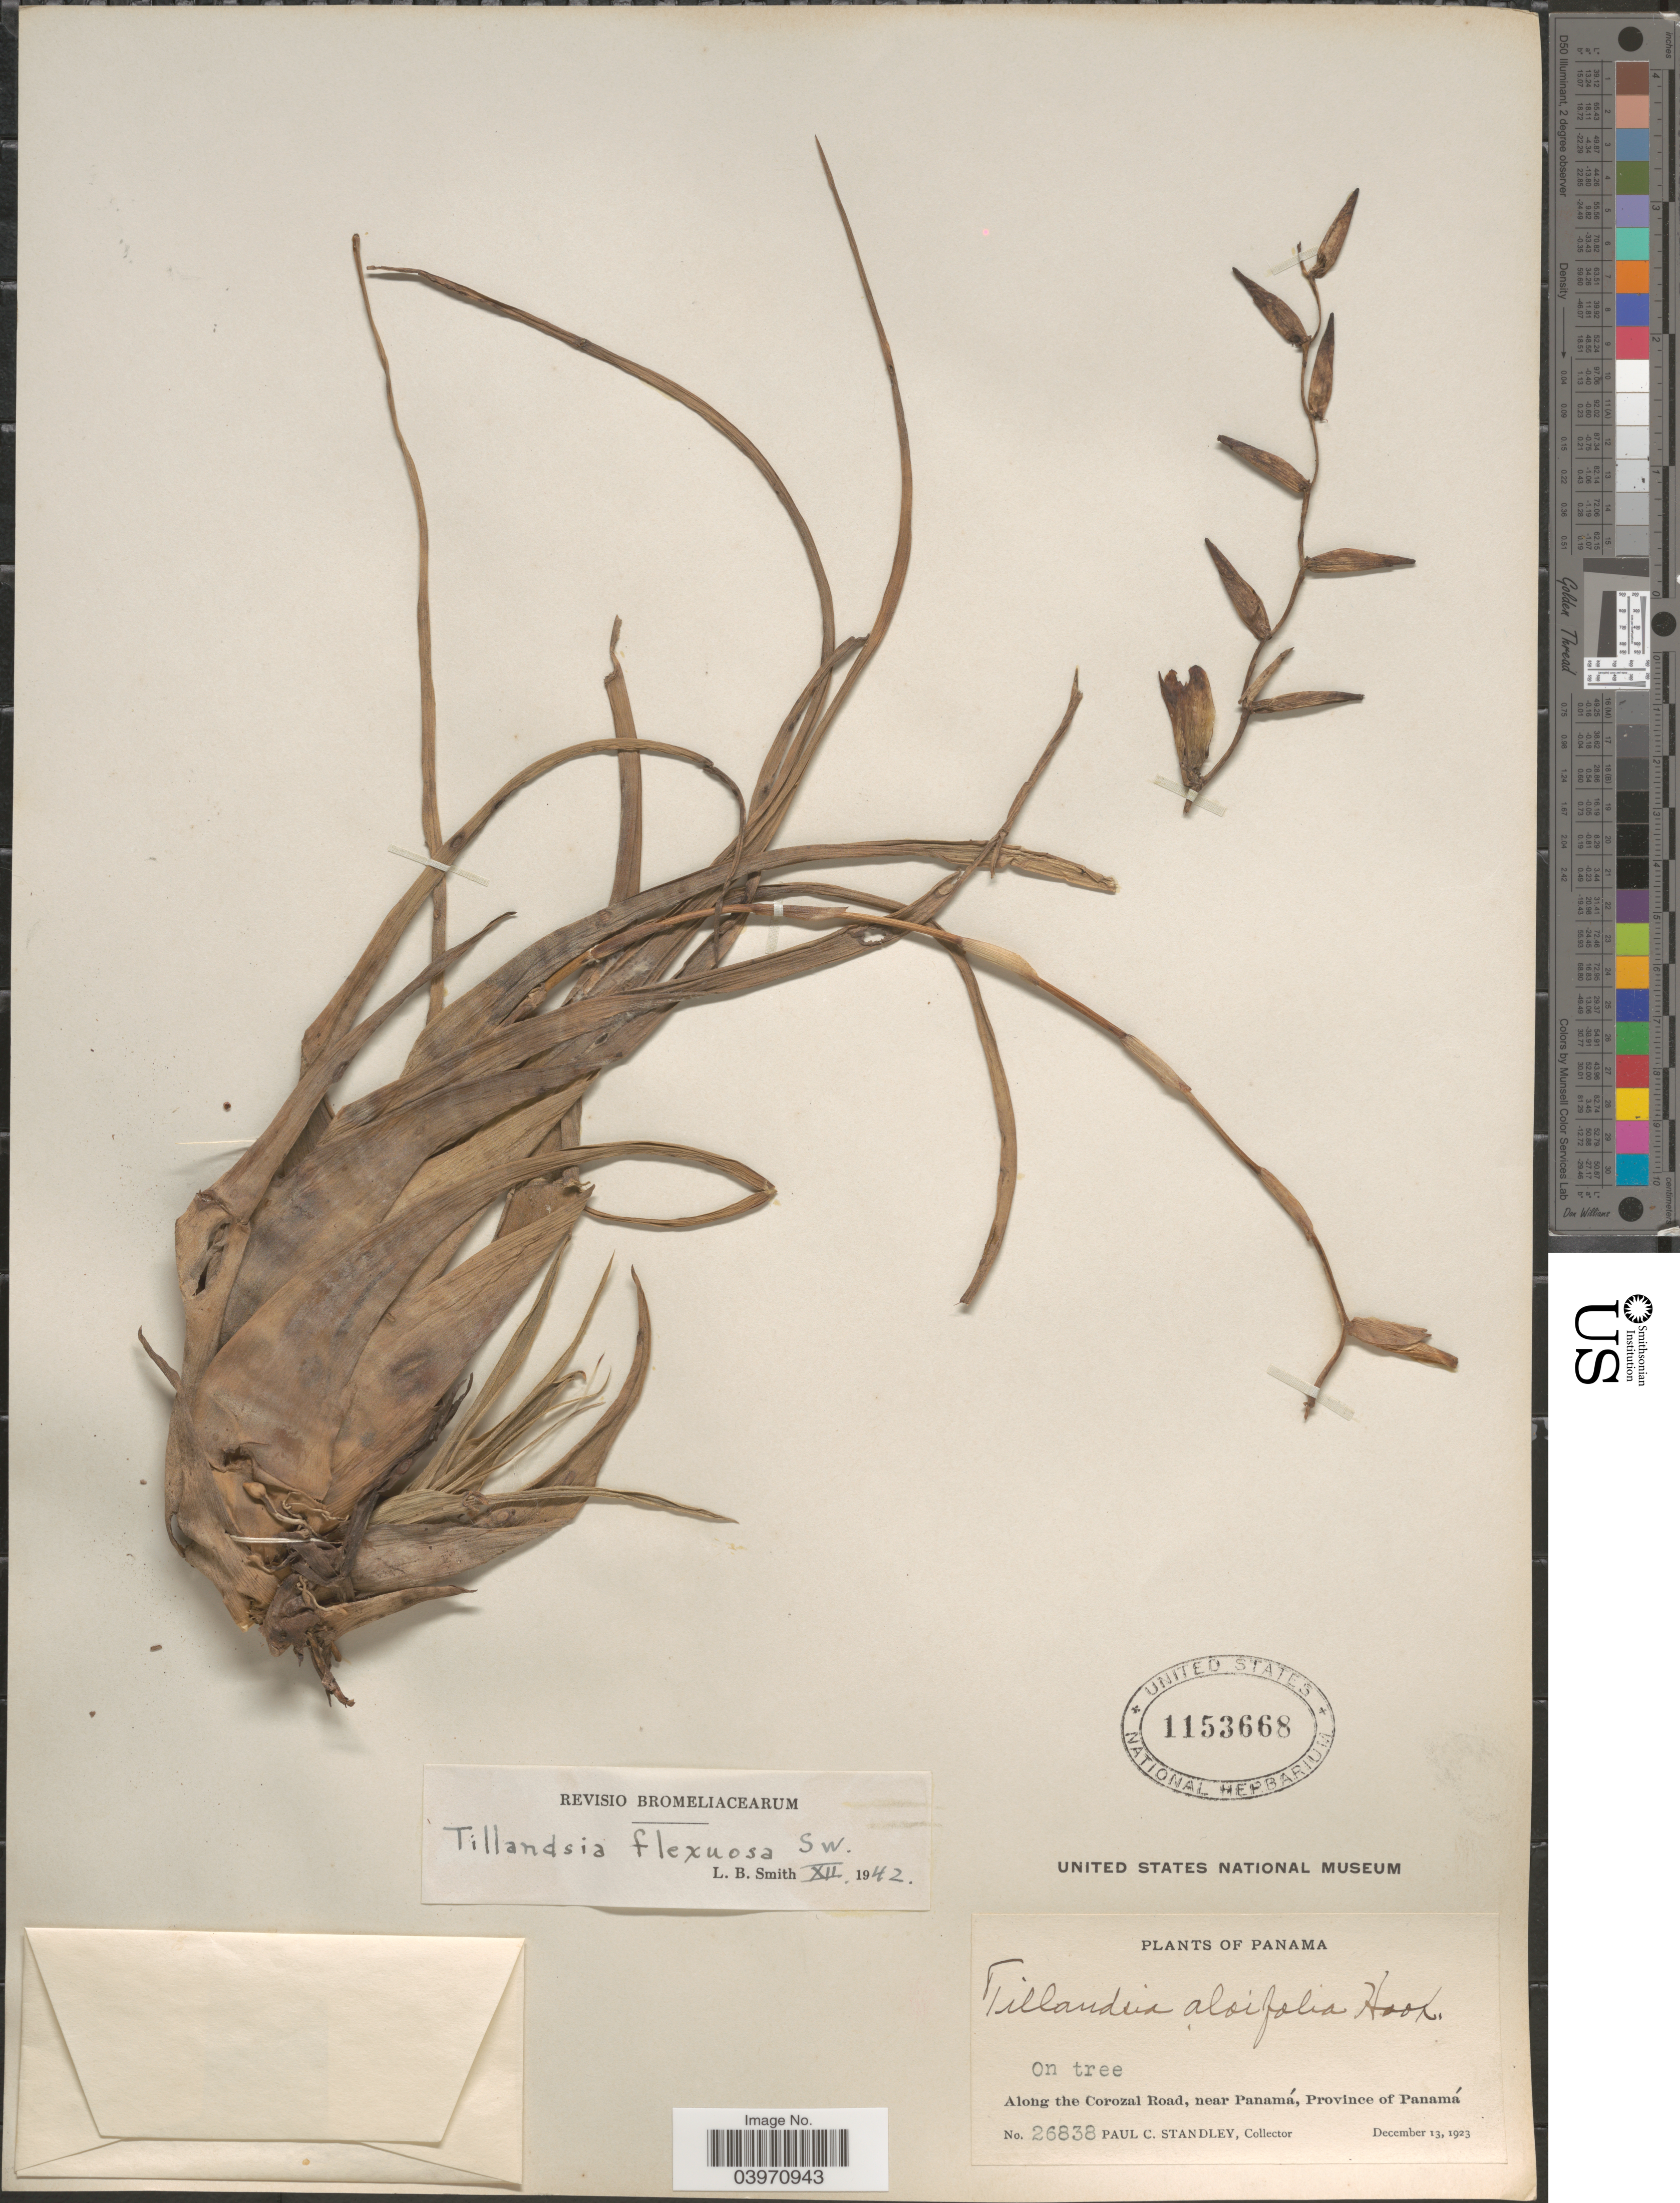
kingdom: Plantae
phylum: Tracheophyta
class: Liliopsida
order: Poales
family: Bromeliaceae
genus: Tillandsia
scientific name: Tillandsia flexuosa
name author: Sw.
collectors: P. C. Standley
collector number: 26838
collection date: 1923-12-13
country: Panama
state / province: Panamá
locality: Along the Corozal Road, near Panamá.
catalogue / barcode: US 1153668